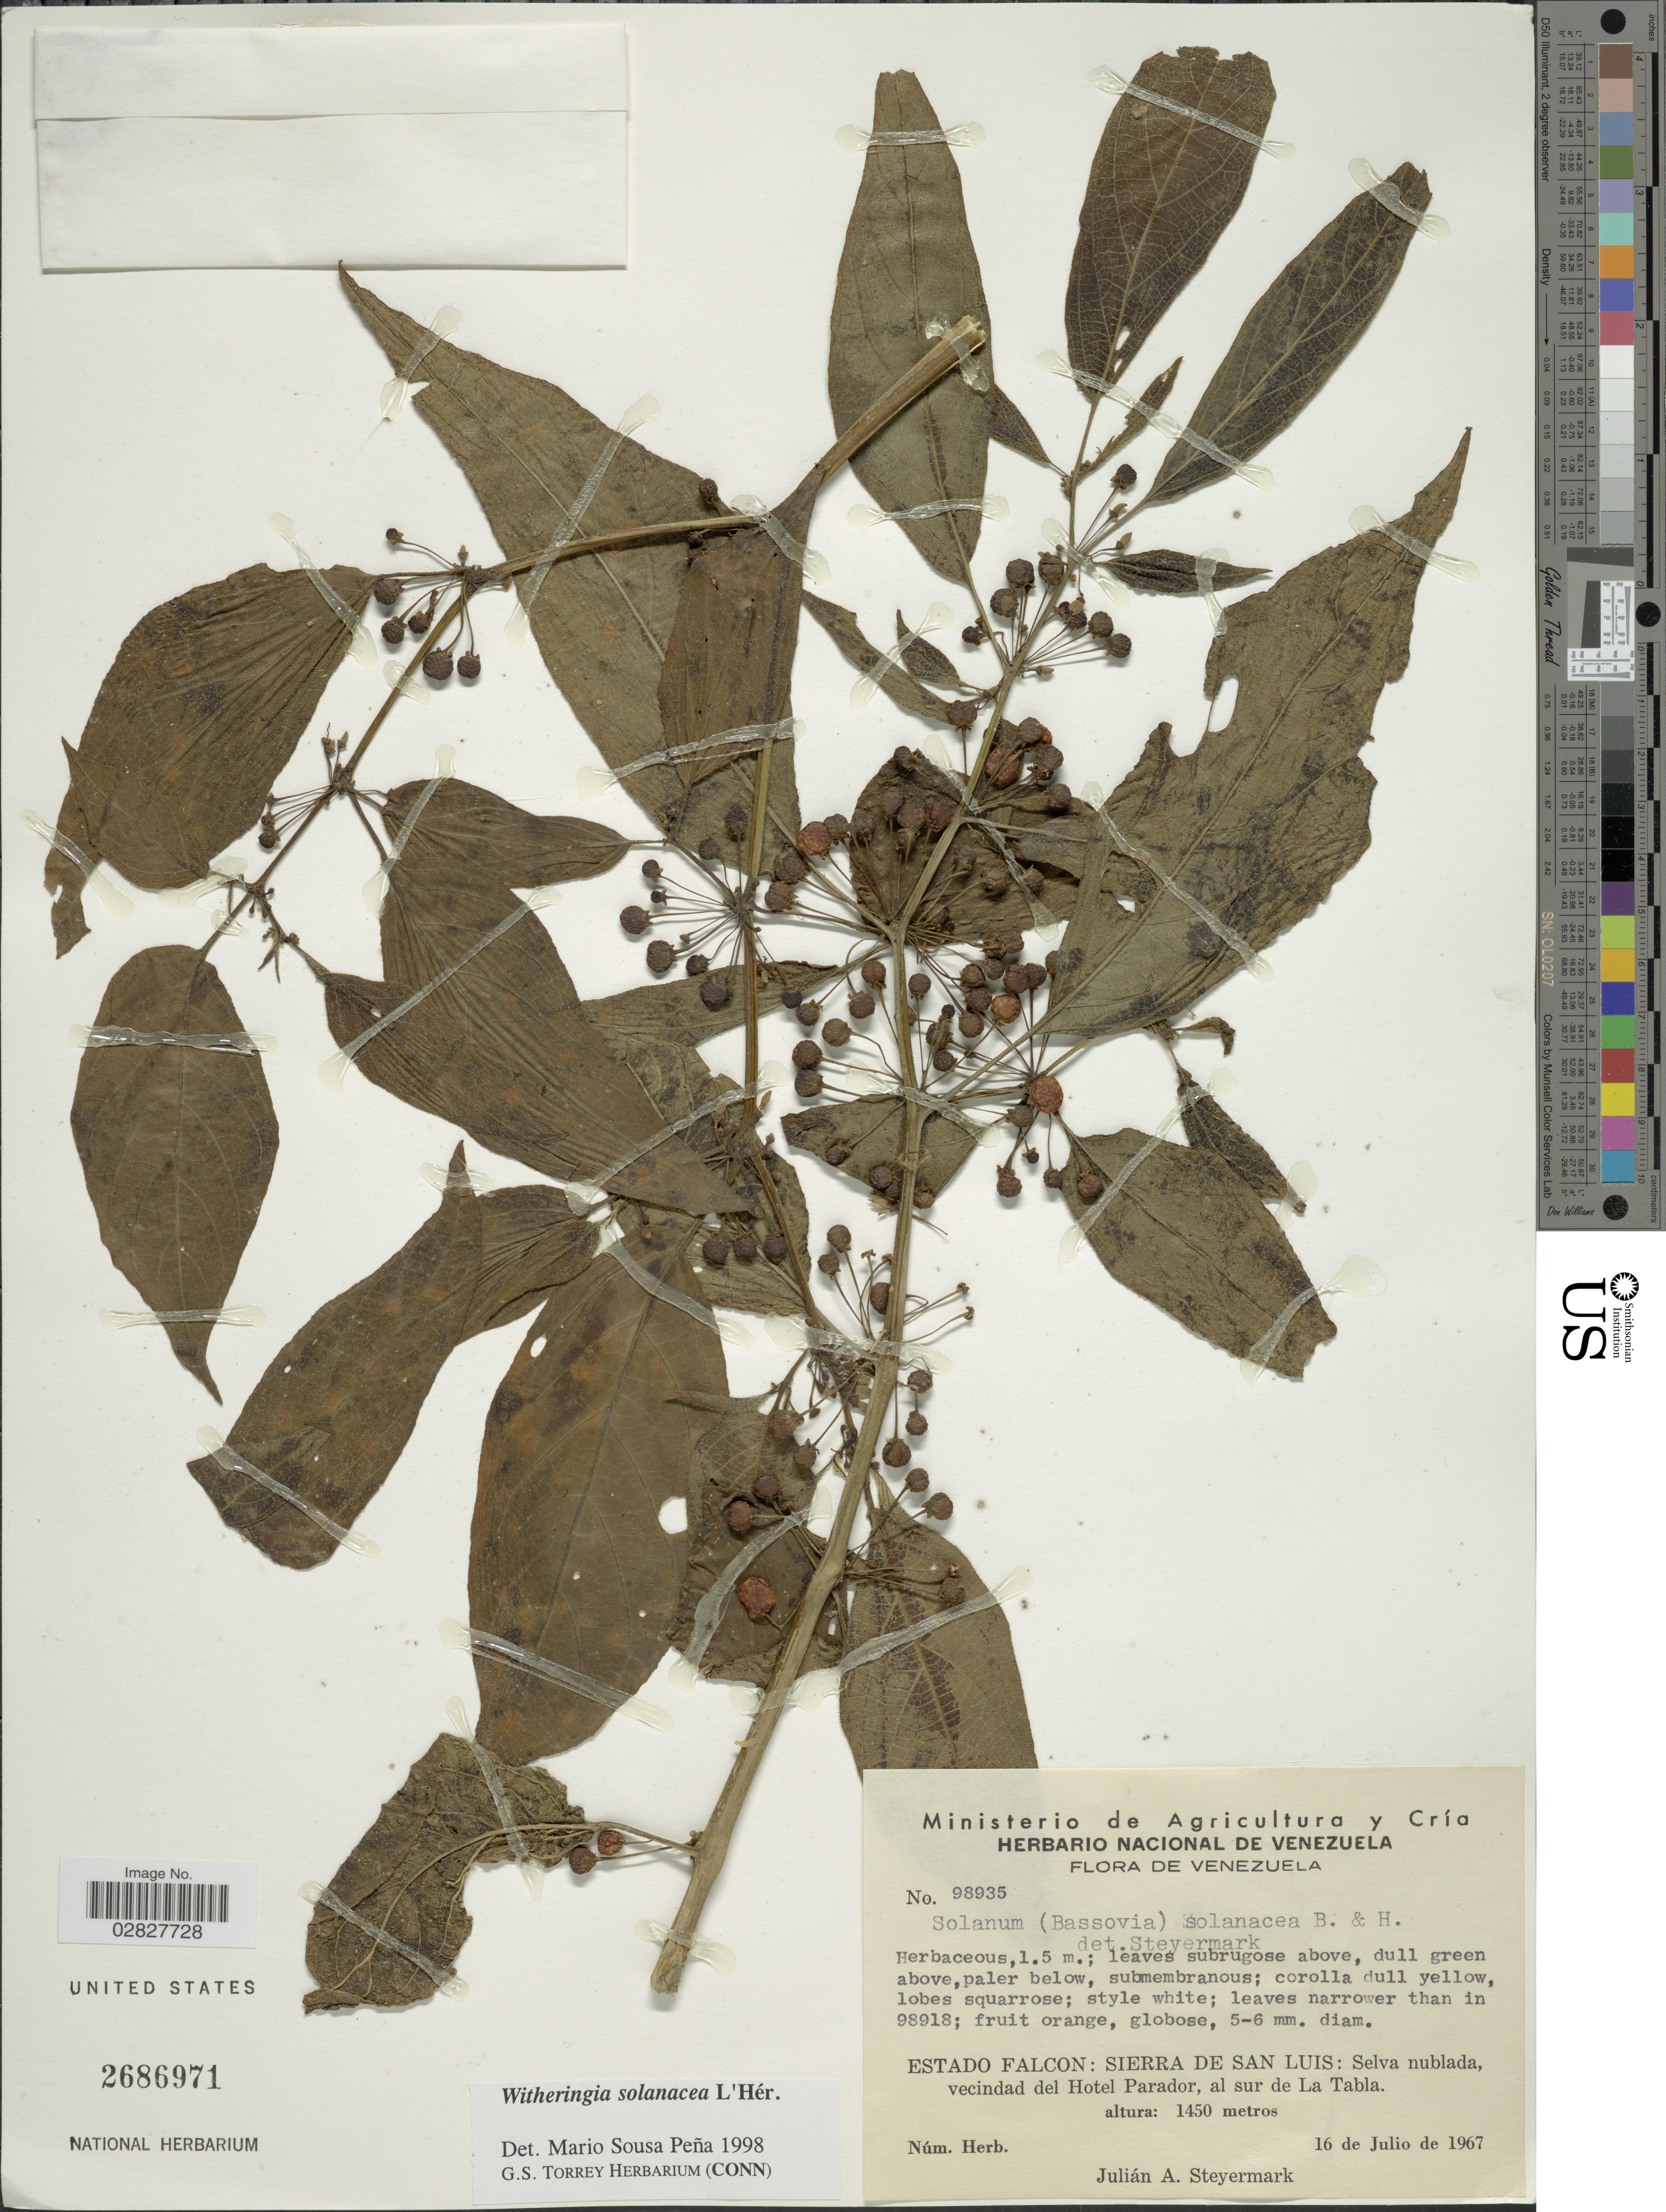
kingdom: Plantae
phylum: Tracheophyta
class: Magnoliopsida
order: Solanales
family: Solanaceae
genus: Witheringia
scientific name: Witheringia solanacea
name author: L'Hér.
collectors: J. Steyermark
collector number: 98935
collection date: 1967-07-16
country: Venezuela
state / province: Falcón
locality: Sierra de San Luis: Selva nublada, vecindad del Hotel Parador, al sur de La Tabla.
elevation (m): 1450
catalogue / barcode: US 2686971